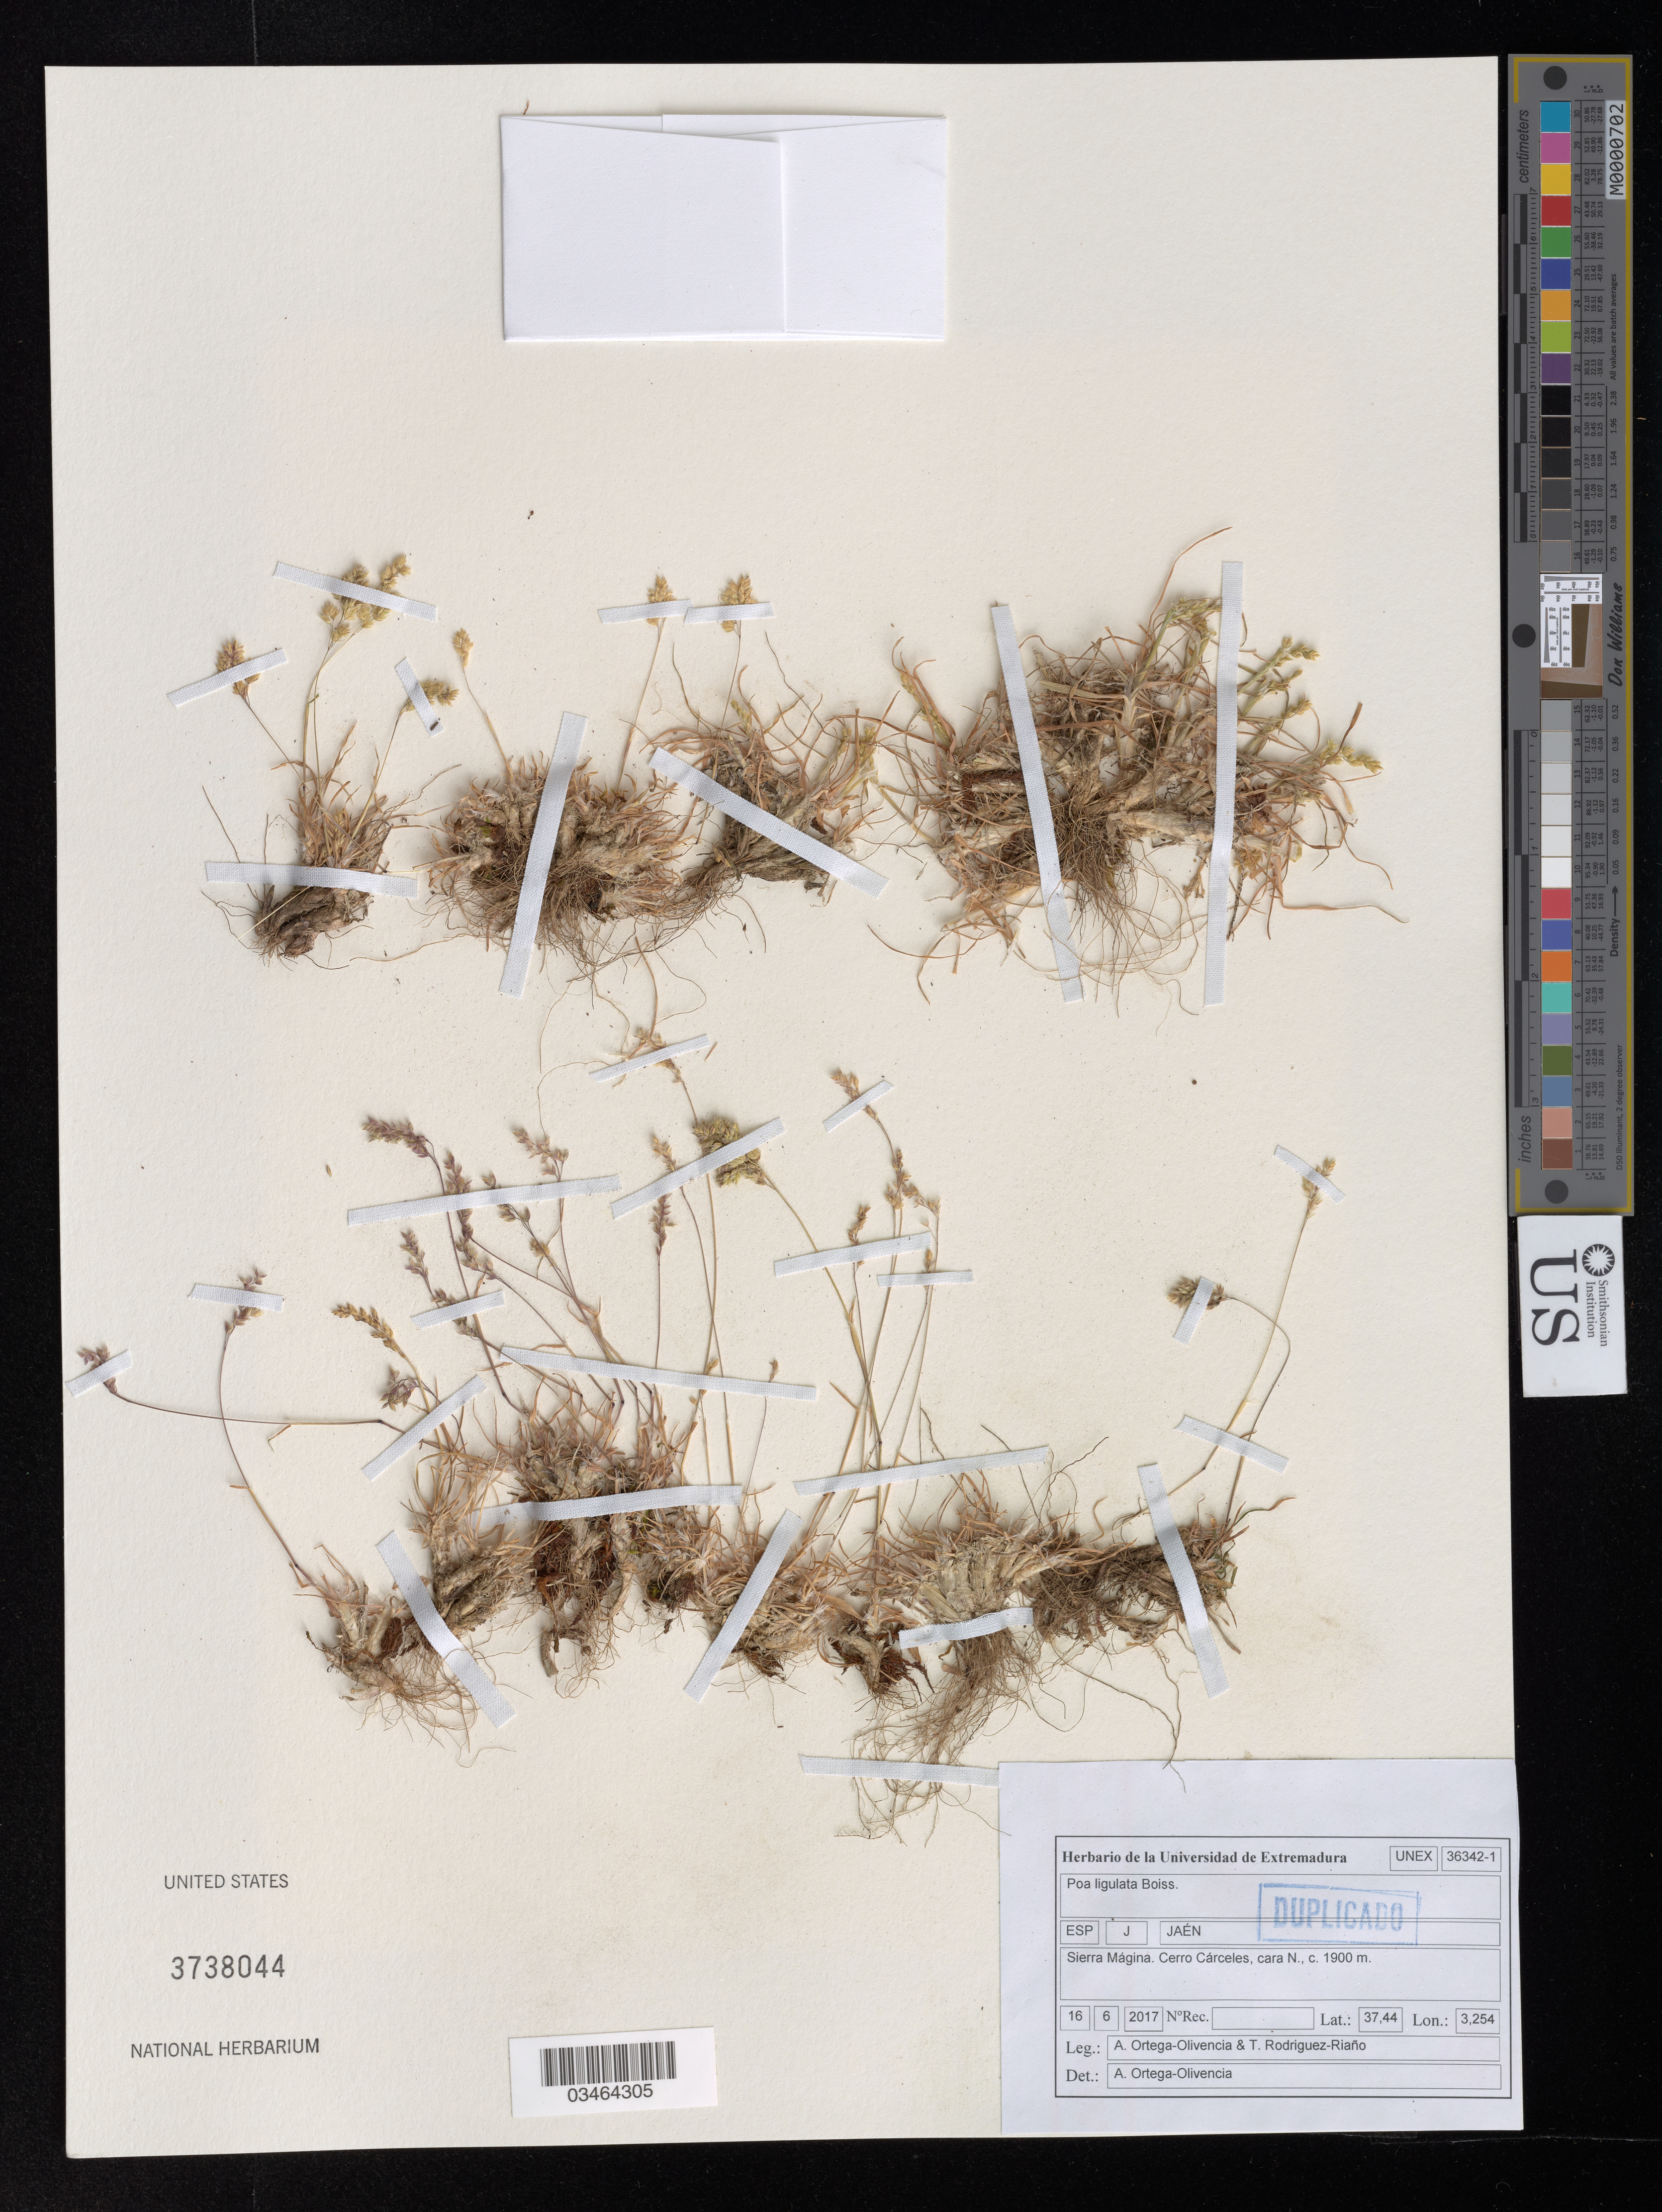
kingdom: Plantae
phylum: Tracheophyta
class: Liliopsida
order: Poales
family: Poaceae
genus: Poa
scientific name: Poa ligulata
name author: Boiss.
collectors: A. Ortega & T. Rodriguez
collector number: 36342-1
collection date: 2017-06-16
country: Spain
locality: Esp. J. Jaén. Sierra Mágina. Cerro Cárceles, cara N.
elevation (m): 1900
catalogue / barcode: US 3738044